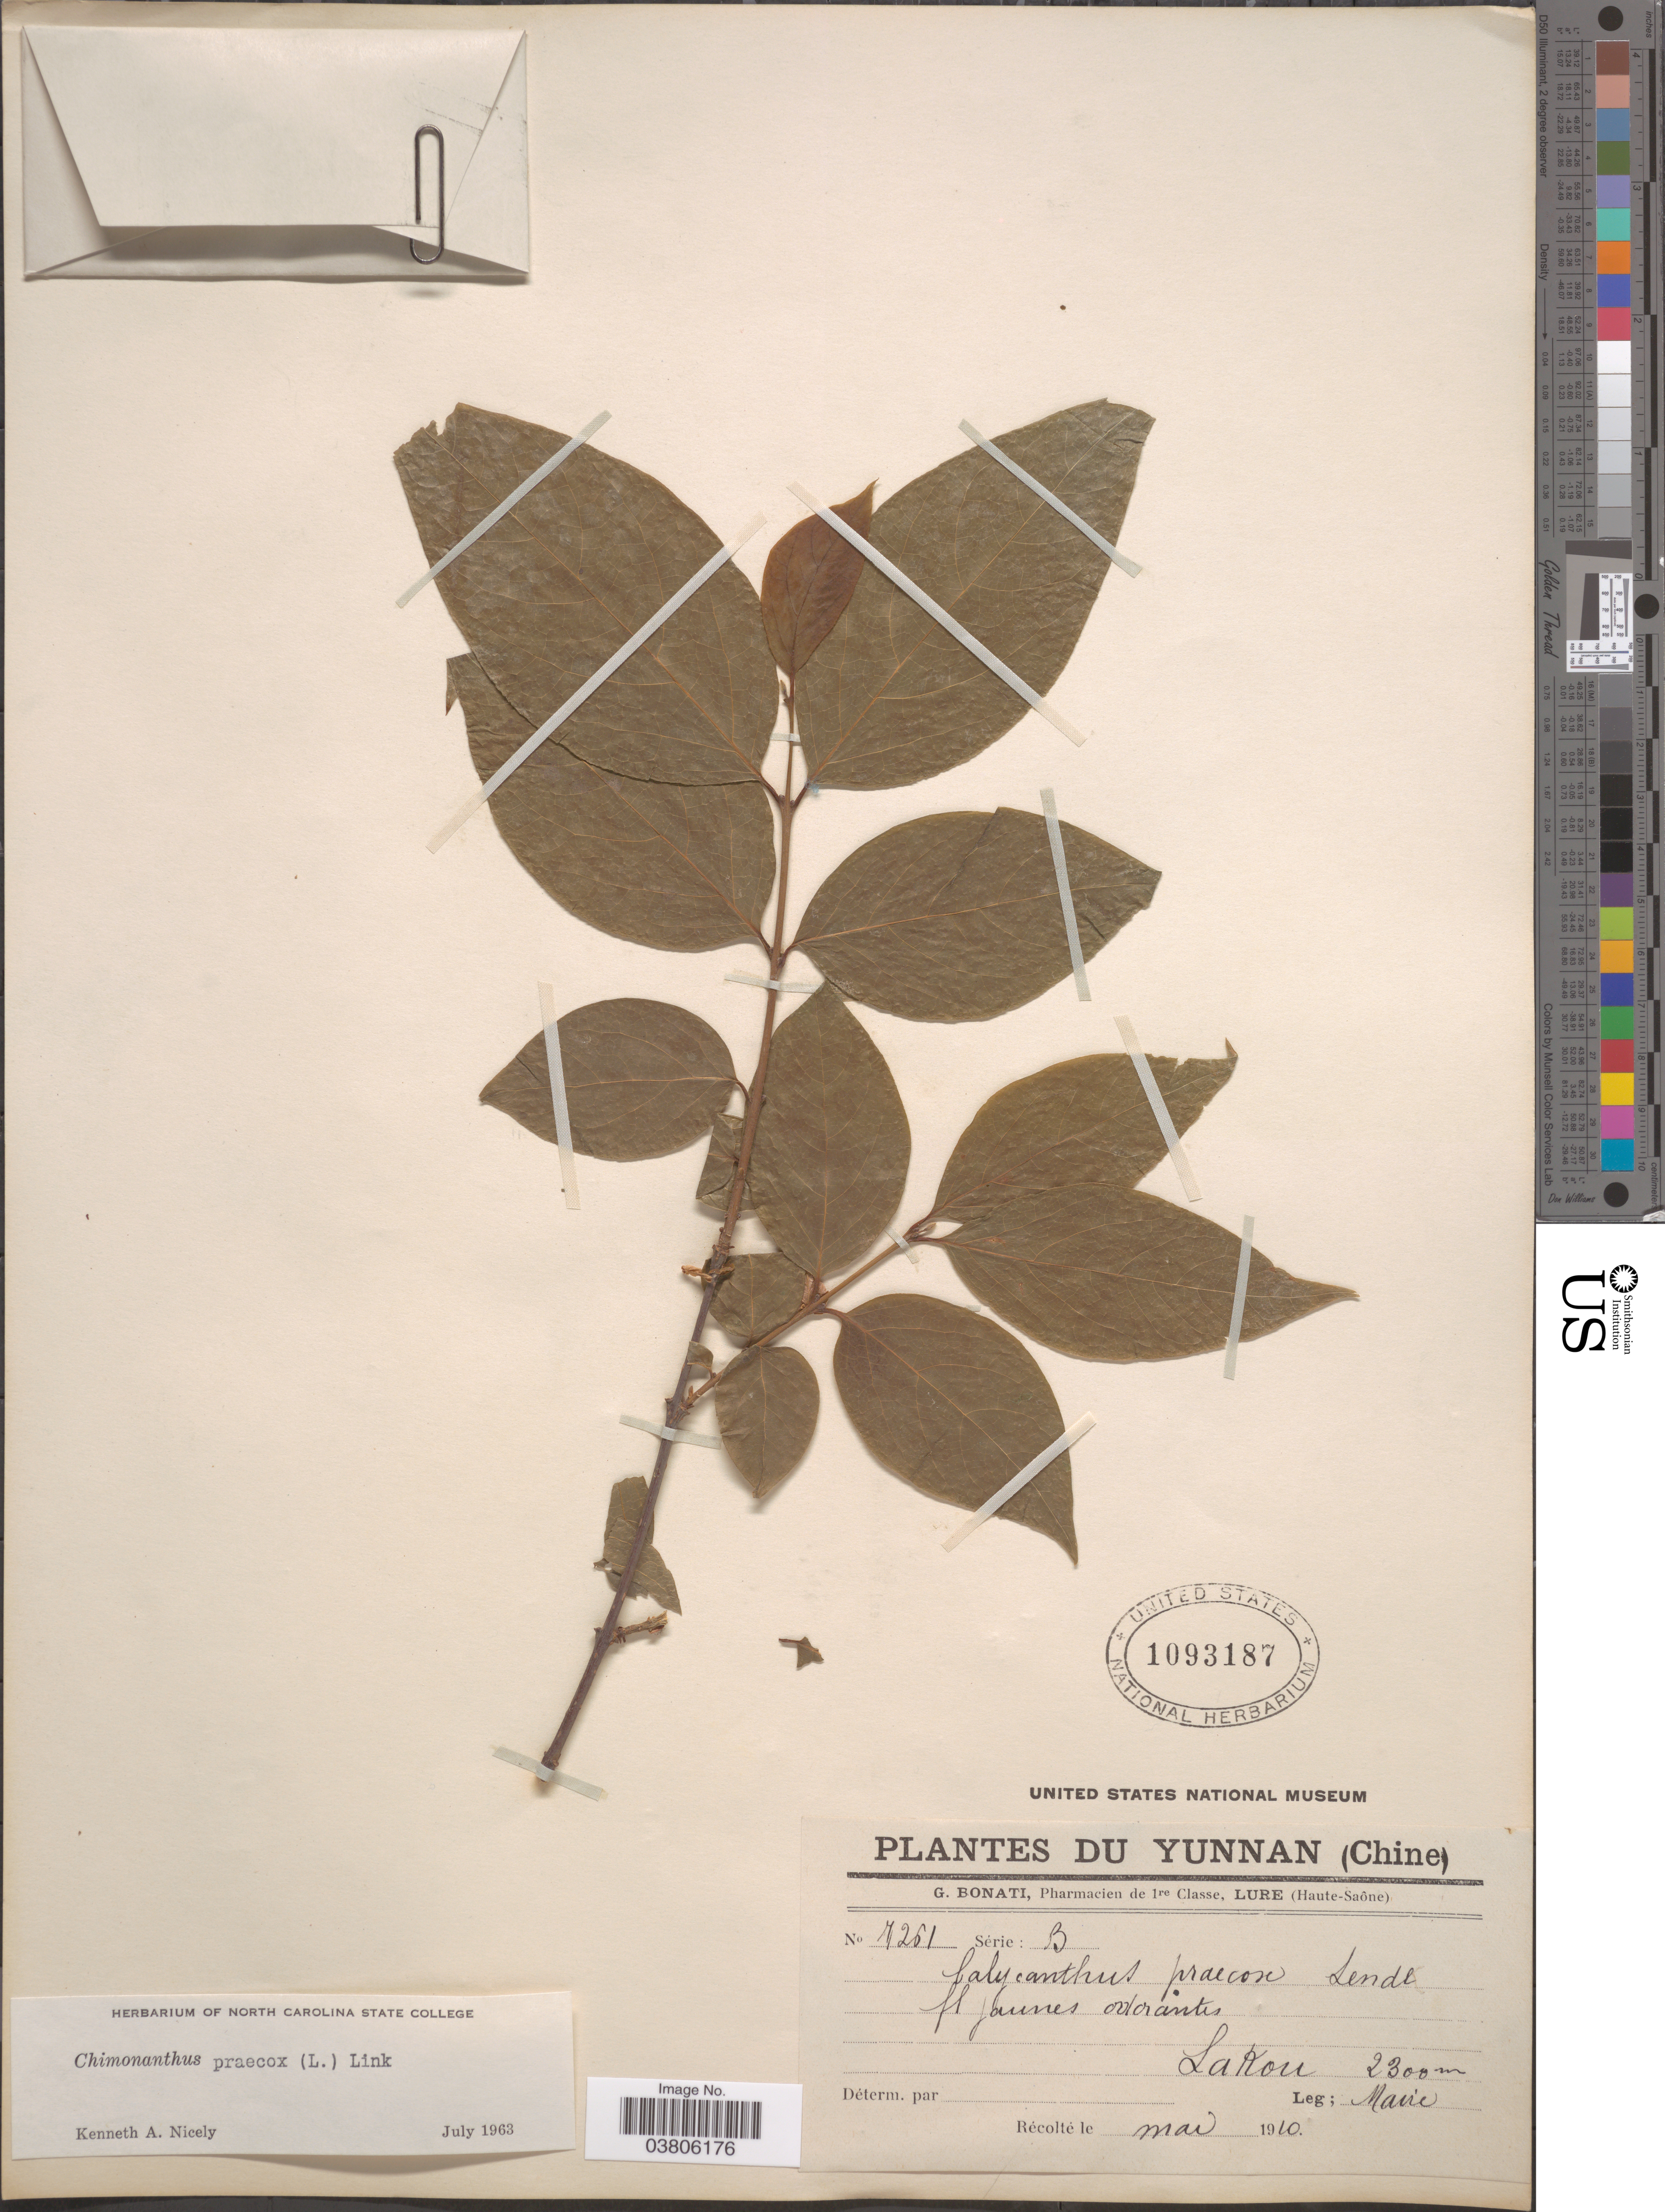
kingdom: Plantae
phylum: Tracheophyta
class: Magnoliopsida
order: Laurales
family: Calycanthaceae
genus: Chimonanthus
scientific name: Chimonanthus praecox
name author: (L.) Link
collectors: Maire, --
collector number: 7261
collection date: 1910-05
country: China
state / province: Yunnan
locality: Lakou.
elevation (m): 2300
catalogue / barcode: US 1093187